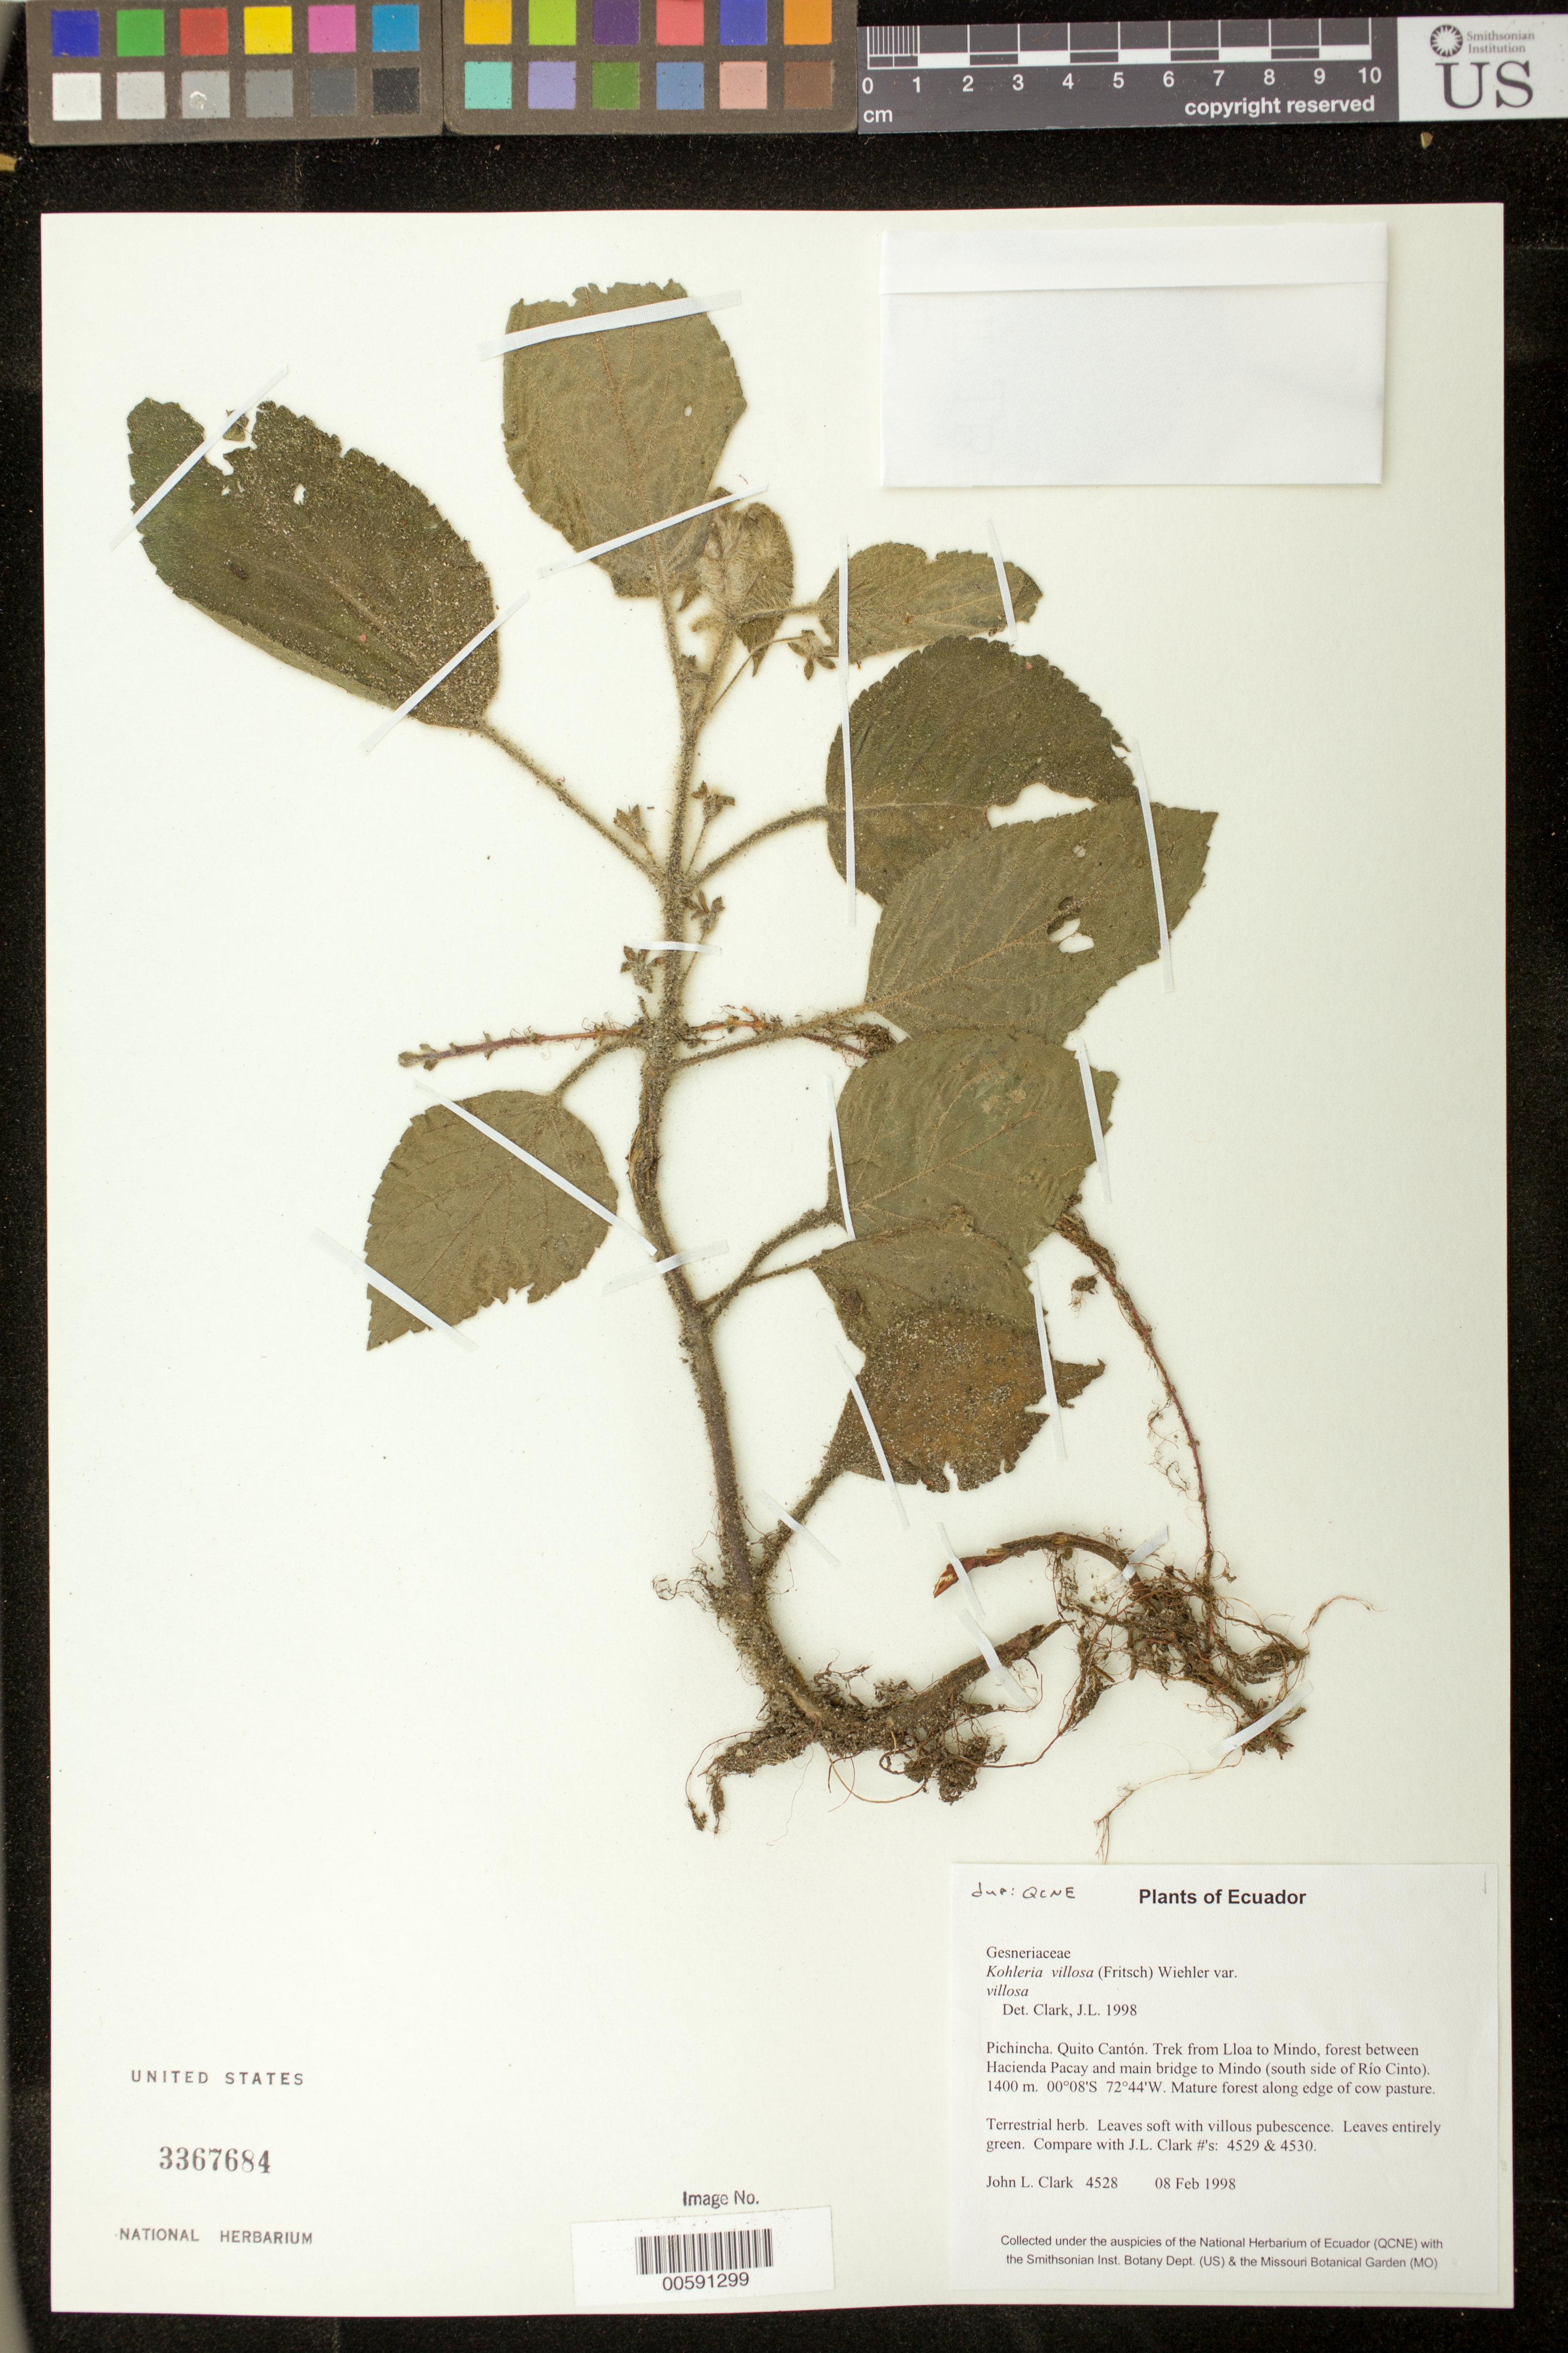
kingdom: Plantae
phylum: Tracheophyta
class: Magnoliopsida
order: Lamiales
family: Gesneriaceae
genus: Kohleria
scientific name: Kohleria villosa var. villosa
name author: (Fritsch) Wiehler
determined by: Clark, J. L., (SEL), The Marie Selby Botanical Garden (UNITED STATES)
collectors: J. L. Clark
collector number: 4528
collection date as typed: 08 Feb 1998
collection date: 1998-02-08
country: Ecuador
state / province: Pichincha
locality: Quito Cantón. Trek from Lloa to Mindo, forest between Hacienda Pacay and main bridge to Mindo (south side of Río Cinto).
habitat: Mature forest along edge of cow pasture.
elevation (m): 1400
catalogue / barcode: US 3367684